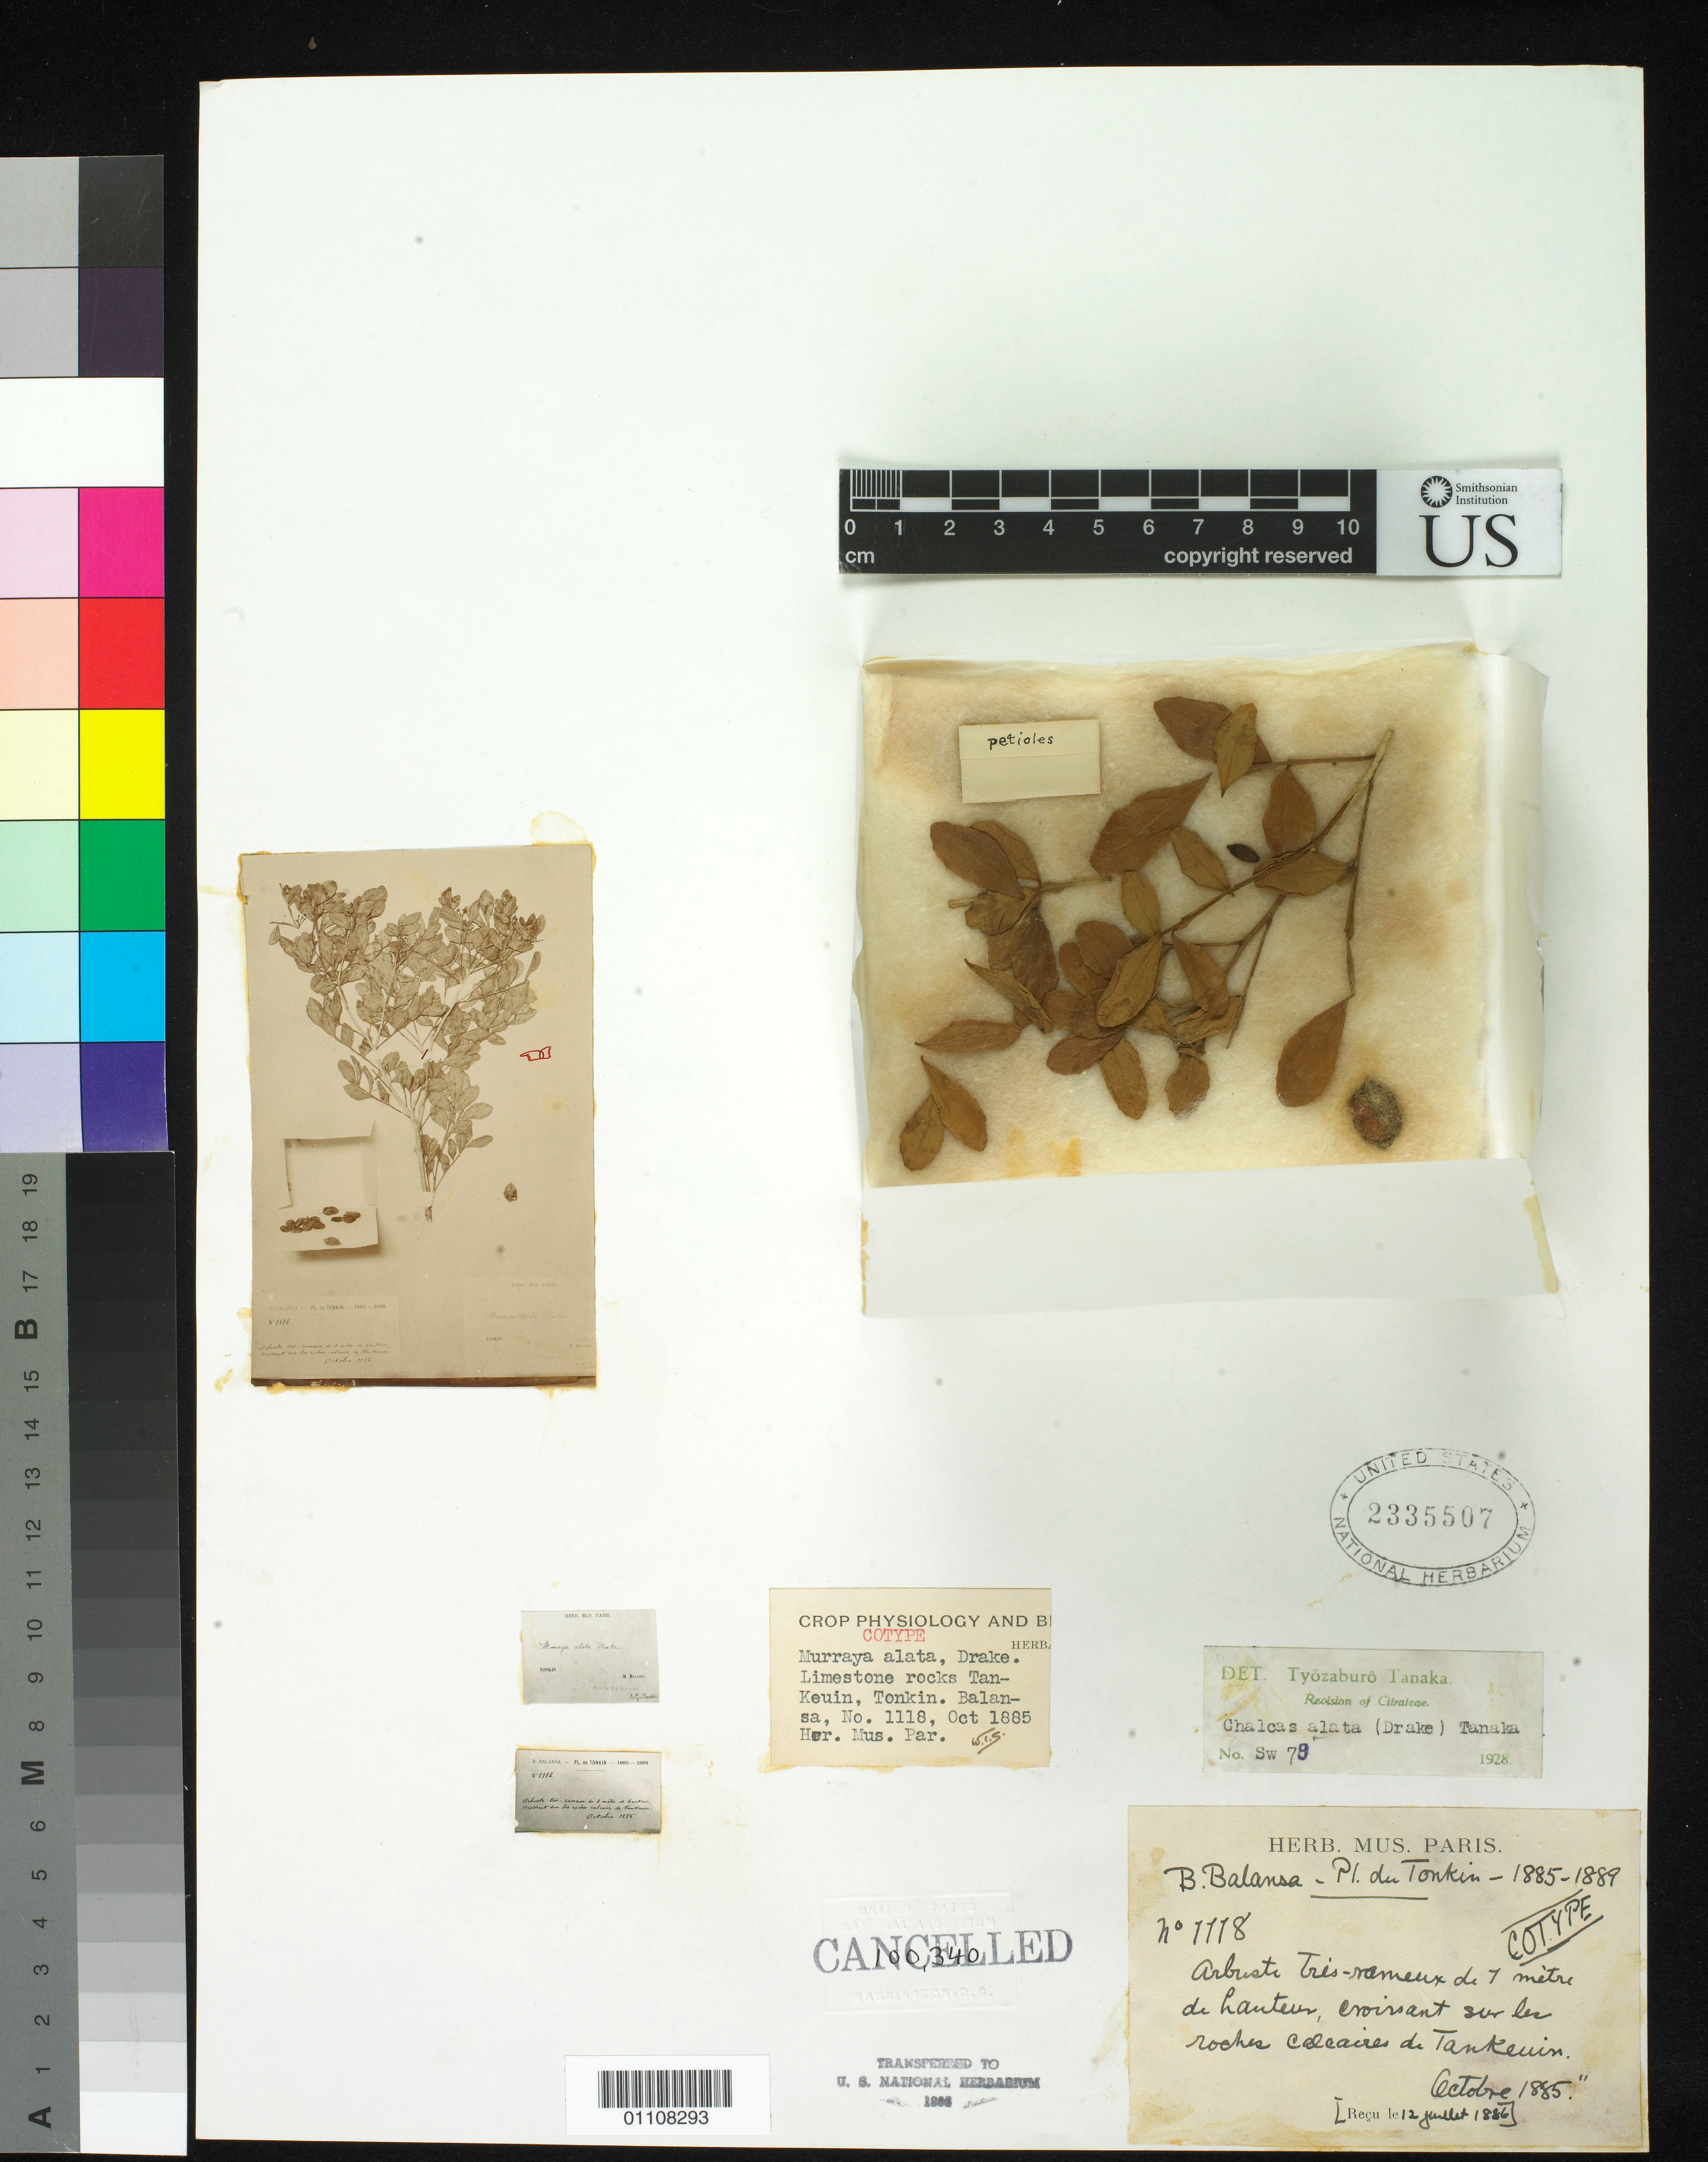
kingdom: Plantae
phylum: Tracheophyta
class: Magnoliopsida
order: Sapindales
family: Rutaceae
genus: Murraya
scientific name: Murraya alata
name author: Drake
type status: Isotype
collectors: B. Balansa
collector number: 1118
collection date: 1885-10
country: Vietnam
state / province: Tonkin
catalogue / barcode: US 2335507